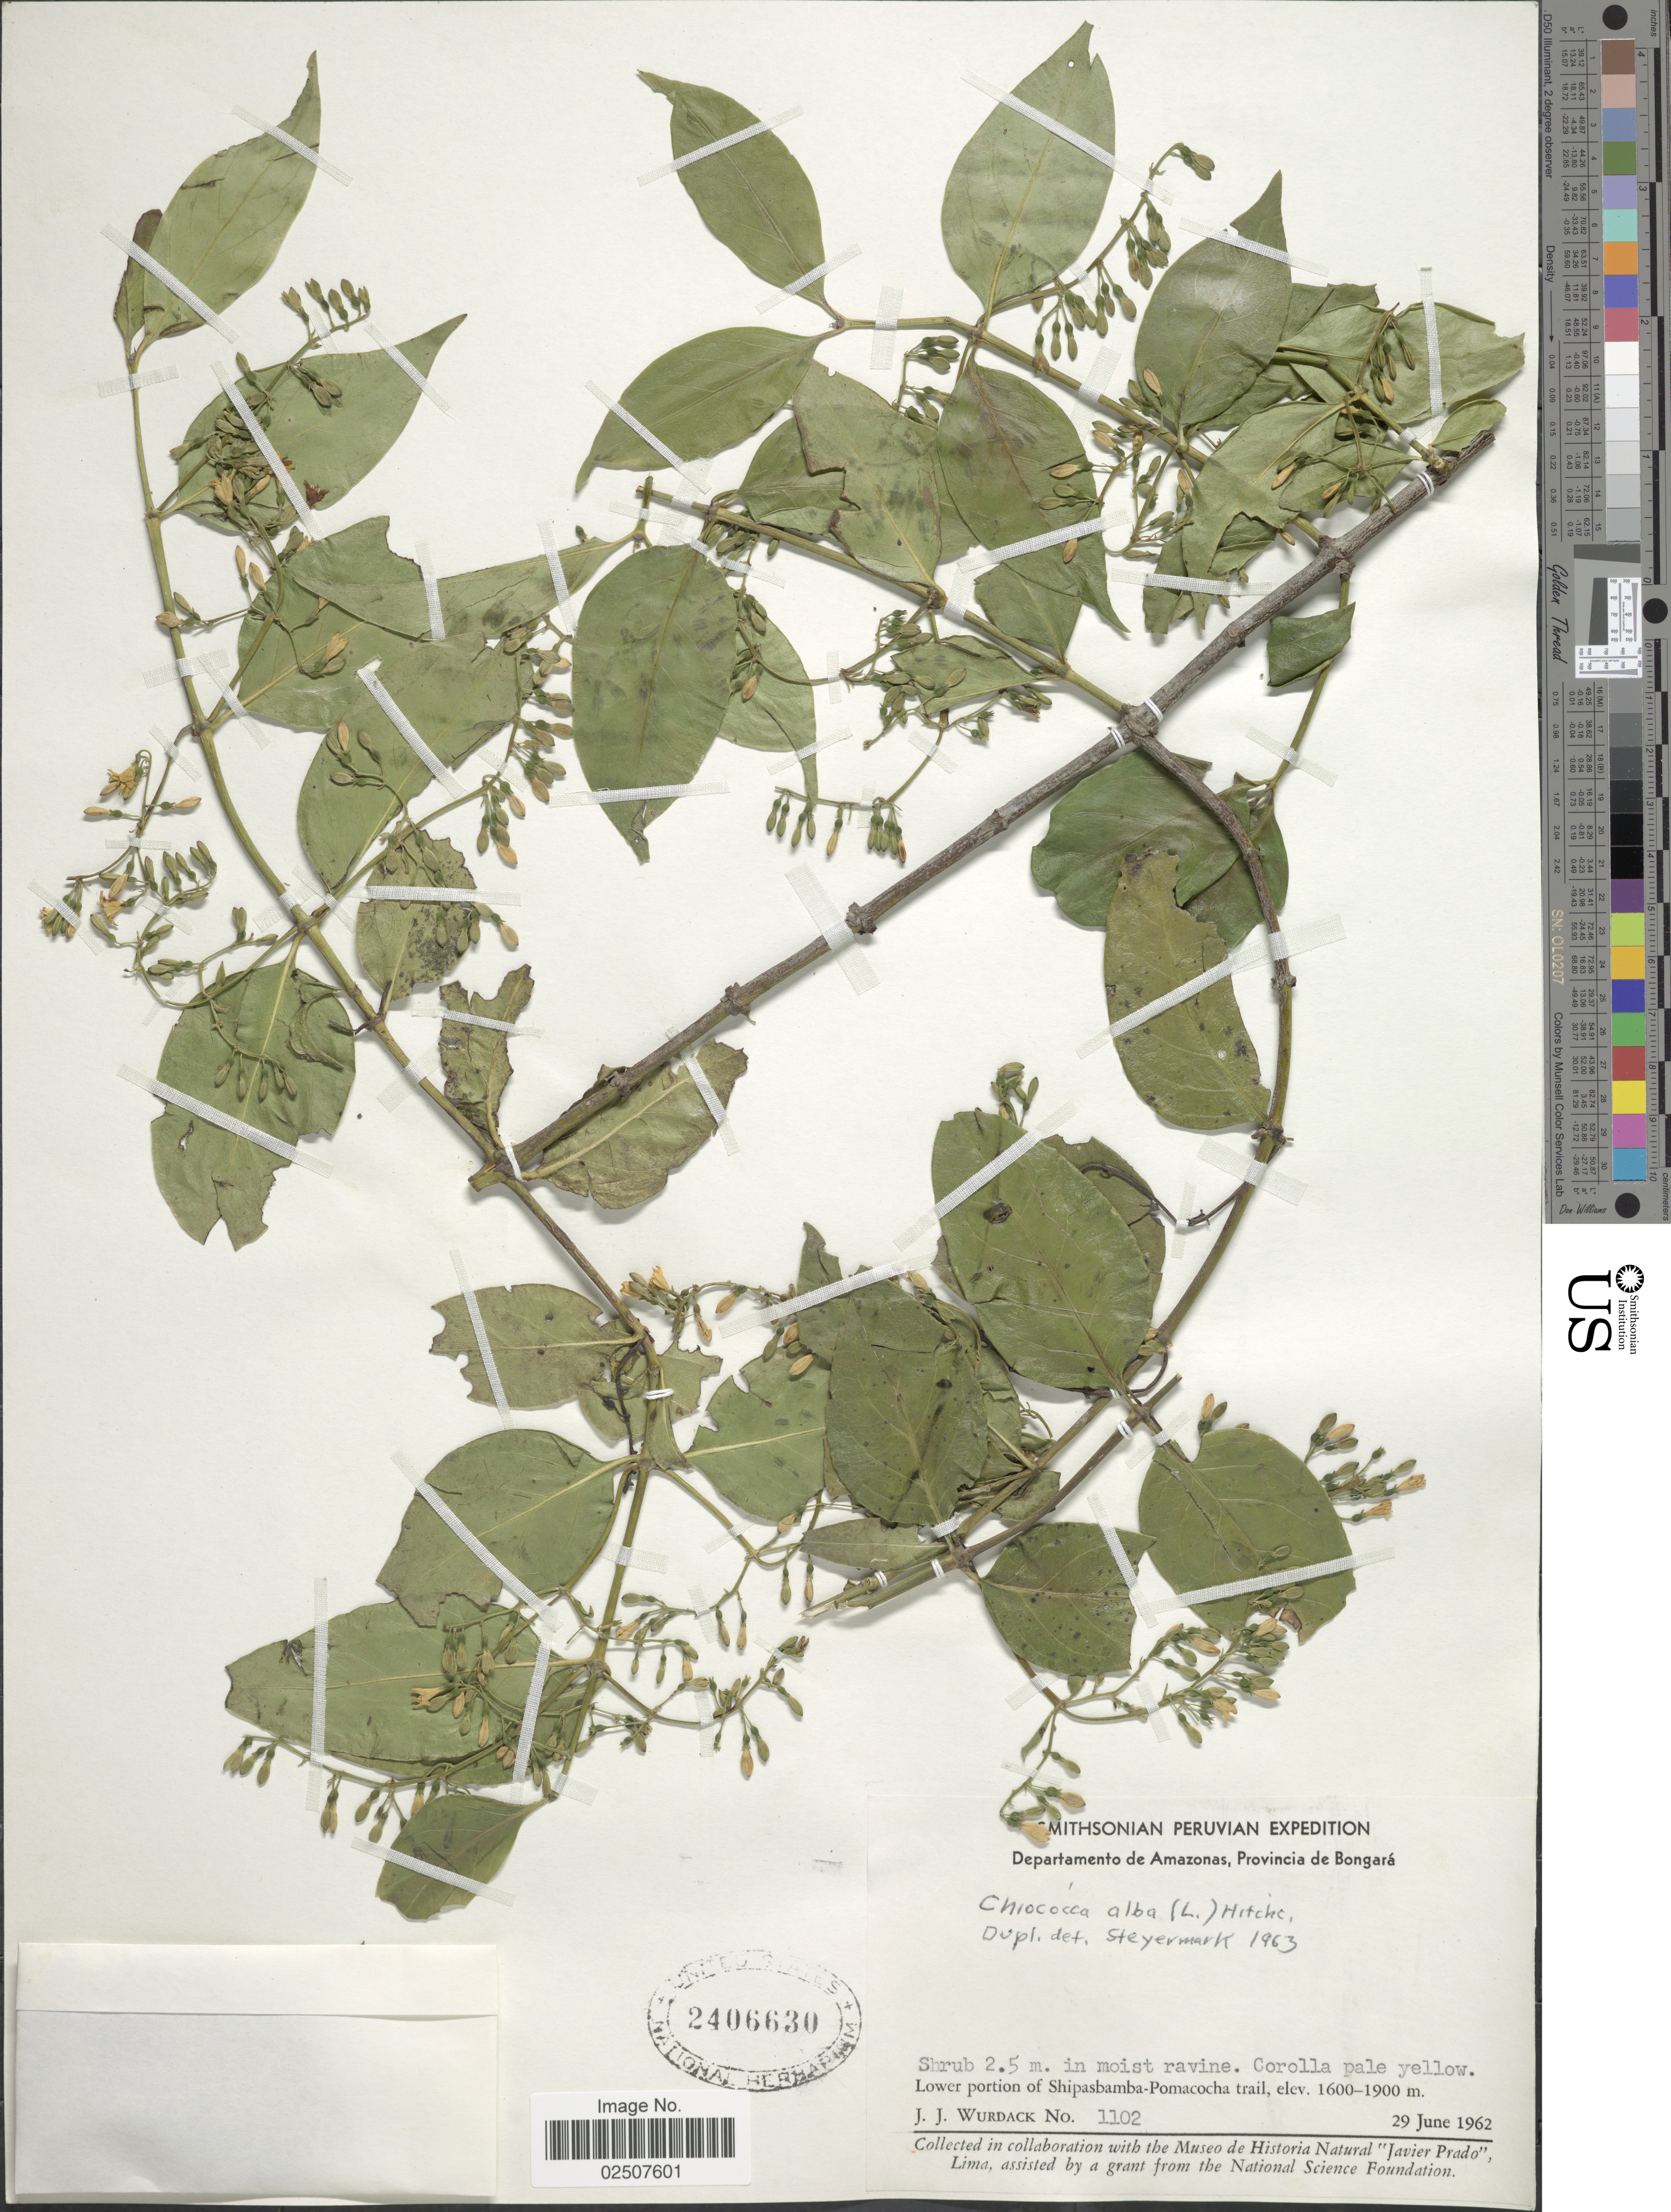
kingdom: Plantae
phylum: Tracheophyta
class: Magnoliopsida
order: Gentianales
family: Rubiaceae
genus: Chiococca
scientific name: Chiococca alba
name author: (L.) Hitchc.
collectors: J. J. Wurdack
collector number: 1102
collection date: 1962-06-29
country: Peru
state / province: Amazonas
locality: Departamento de Amazonas, Provincia de Bongará, Lower portion of Shipasbamba-Pomacocha trail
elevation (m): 1600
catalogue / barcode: US 2406630